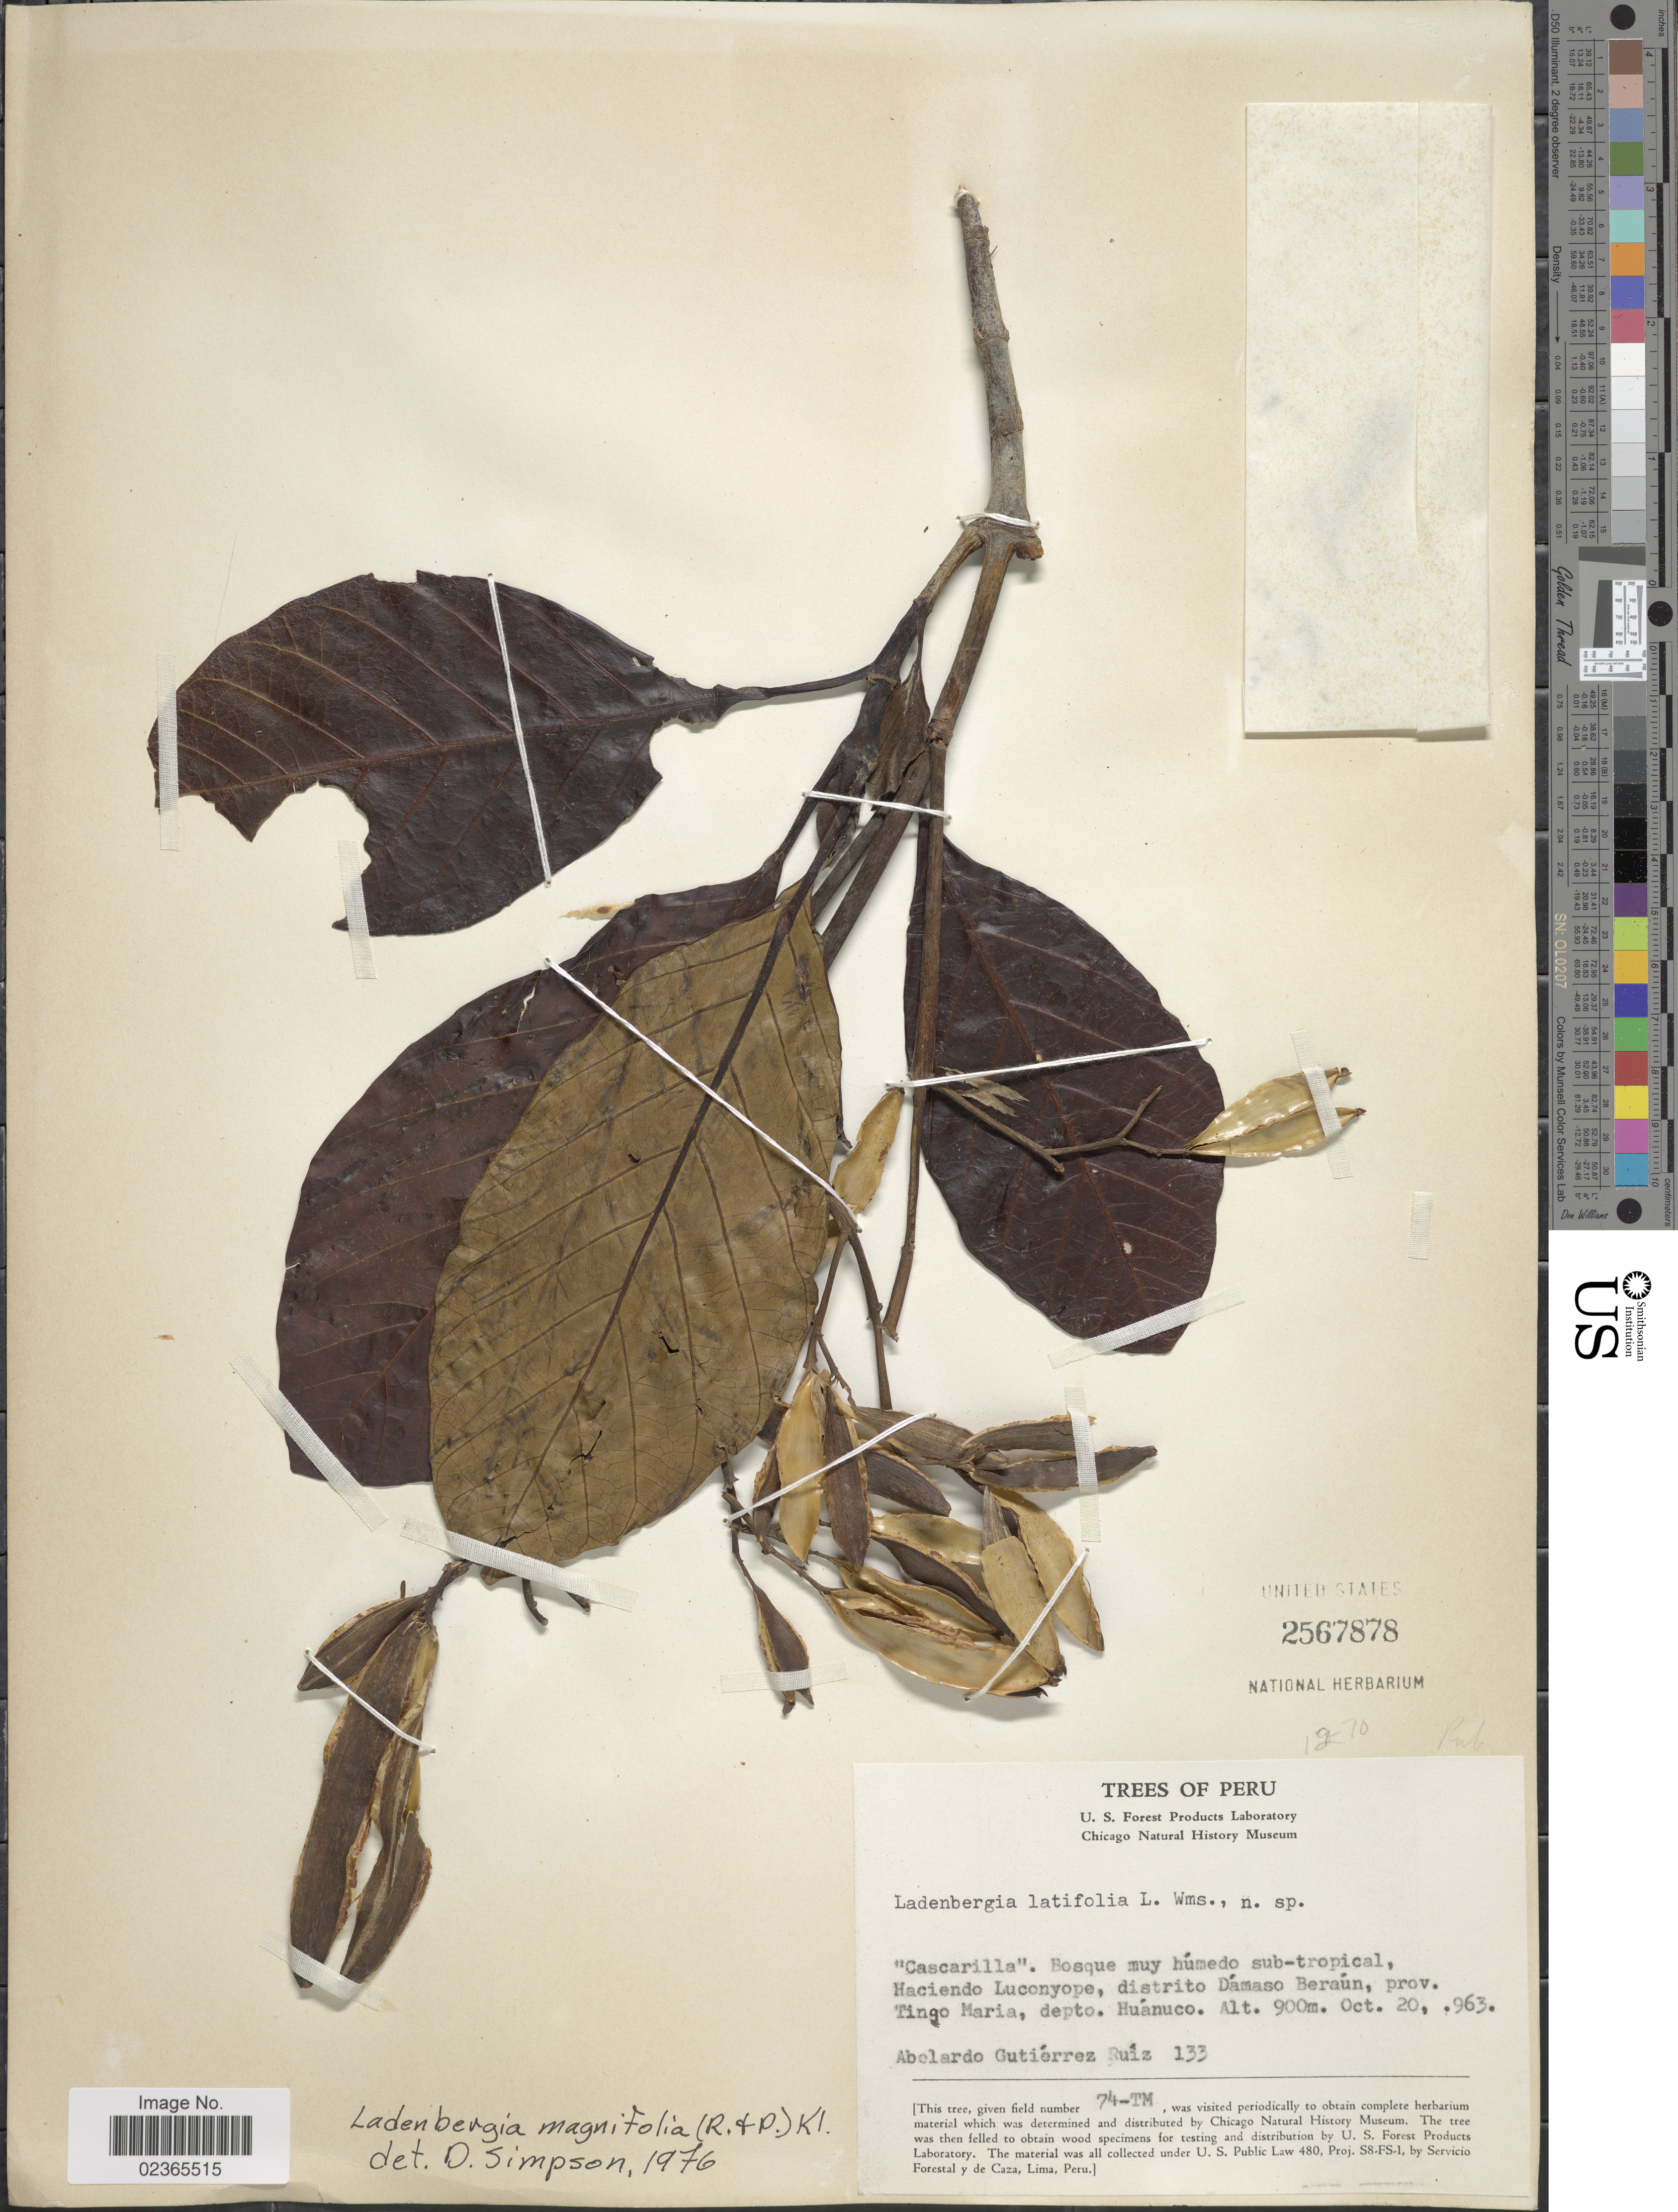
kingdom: Plantae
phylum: Tracheophyta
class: Magnoliopsida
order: Gentianales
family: Rubiaceae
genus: Ladenbergia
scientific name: Ladenbergia oblongifolia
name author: (Mutis) L. Andersson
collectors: A. Gutiérrez Ruíz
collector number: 133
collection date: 1963-10-20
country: Peru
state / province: Huánuco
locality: Haciendo Luconyope, distrito Damaso Beraun, prov. Tingo Maria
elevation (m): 900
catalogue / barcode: US 2567878